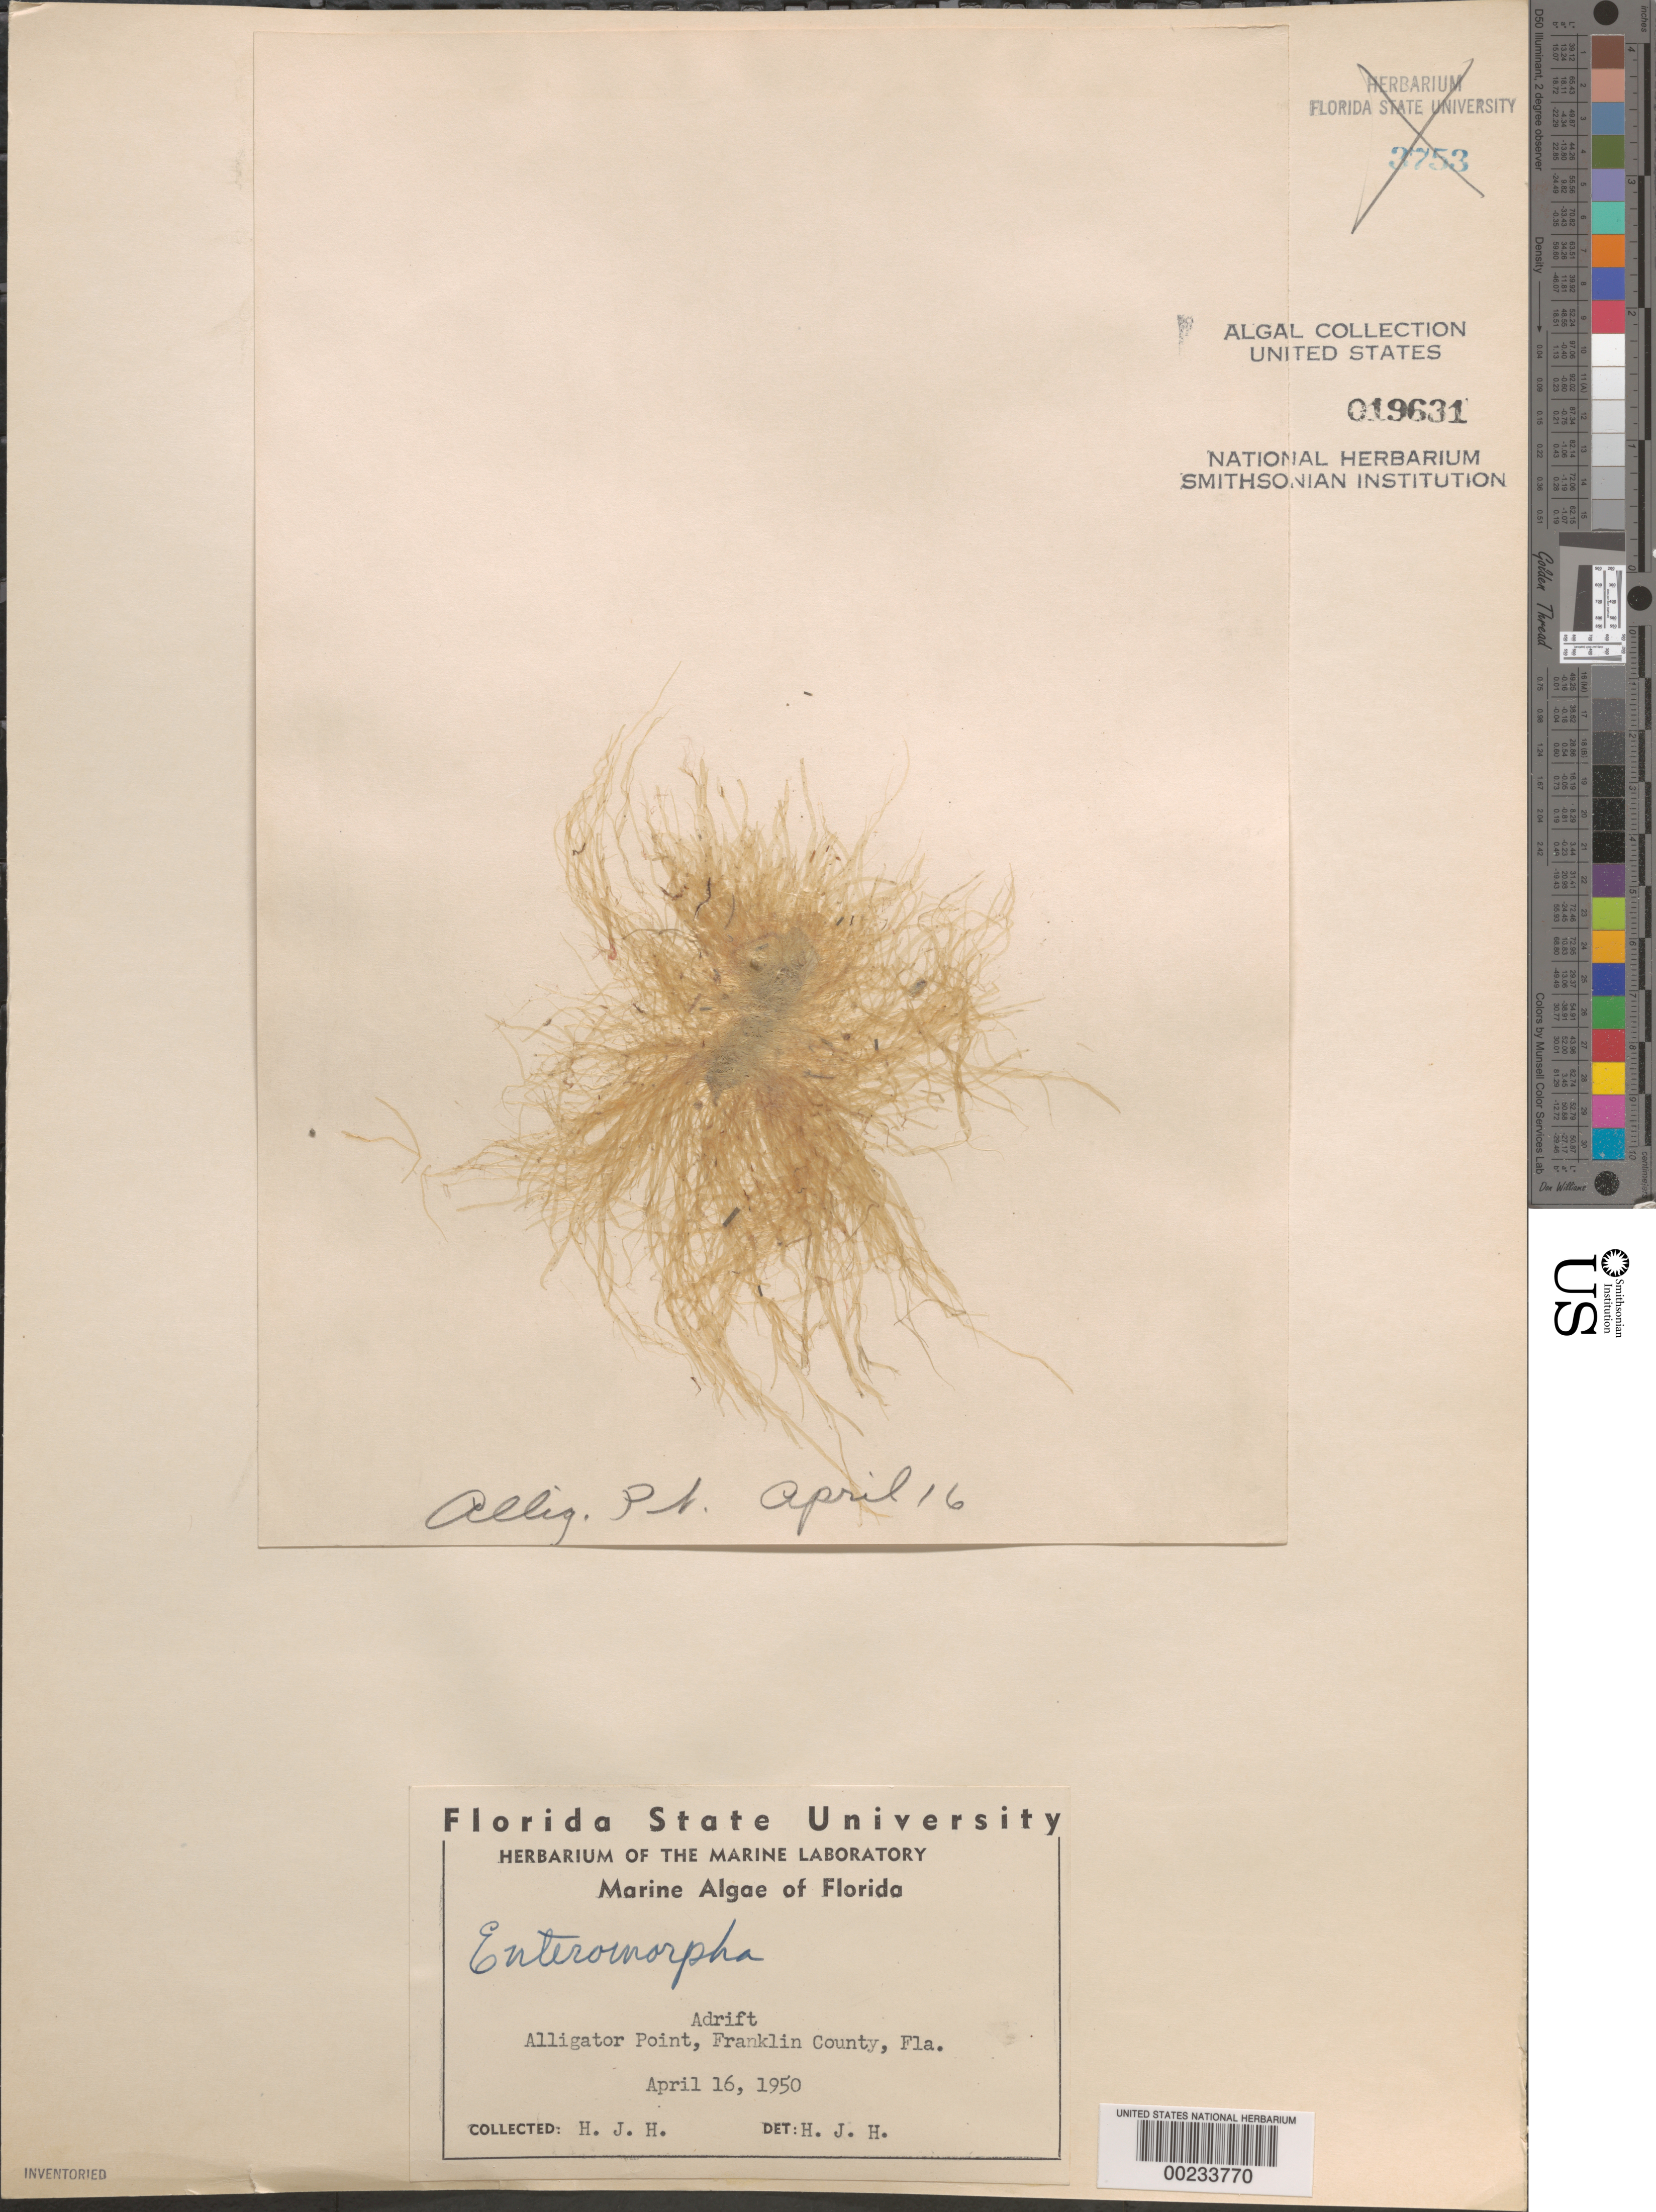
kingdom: Plantae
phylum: Chlorophyta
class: Ulvophyceae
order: Ulvales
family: Ulvaceae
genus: Ulva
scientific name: Ulva sp.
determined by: Algae name updating Project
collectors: H. J. Humm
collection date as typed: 16 Apr 1950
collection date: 1950-04-16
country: United States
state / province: Florida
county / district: Franklin County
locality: Alligator Point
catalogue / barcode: US 19631